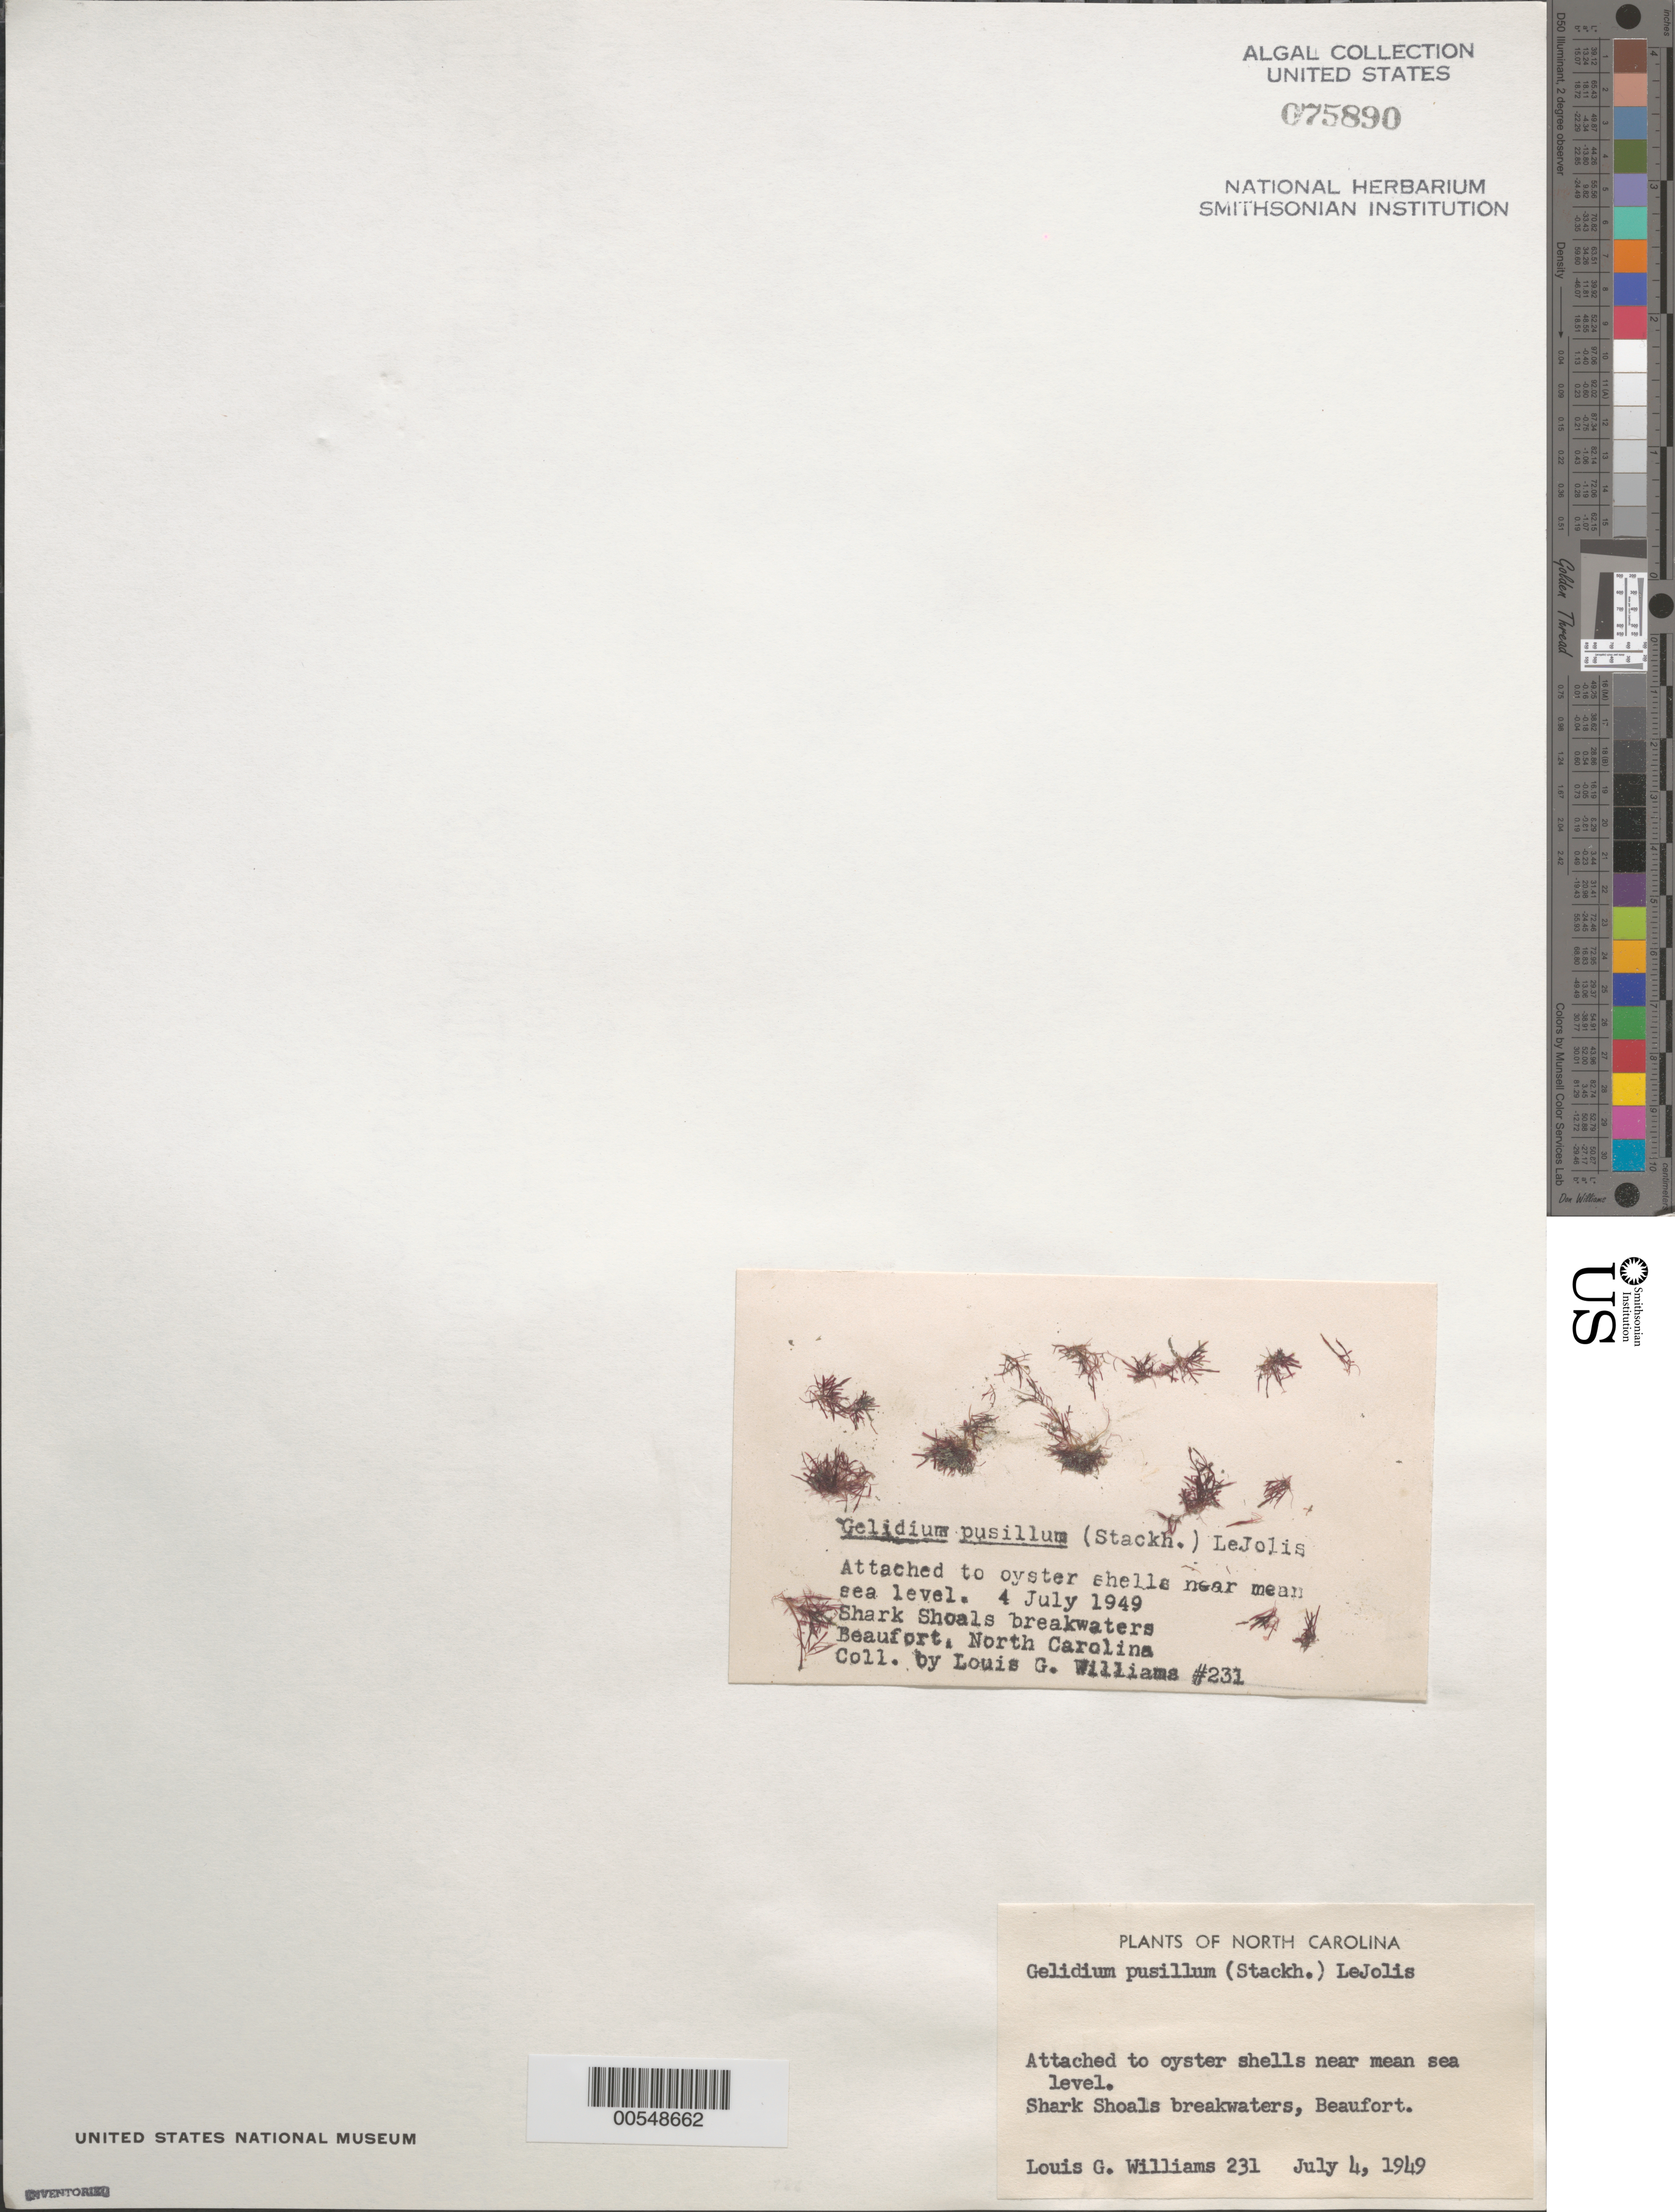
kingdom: Plantae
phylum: Rhodophyta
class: Florideophyceae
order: Gelidiales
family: Gelidiaceae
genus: Gelidium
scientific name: Gelidium pusillum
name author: (Stackh.) Le Jol.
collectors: L. G. Williams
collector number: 231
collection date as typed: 04 Jul 1949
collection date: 1949-07-04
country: United States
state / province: North Carolina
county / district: Carteret County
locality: Beaufort, Shark Shoals breakwaters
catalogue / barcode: US 75890